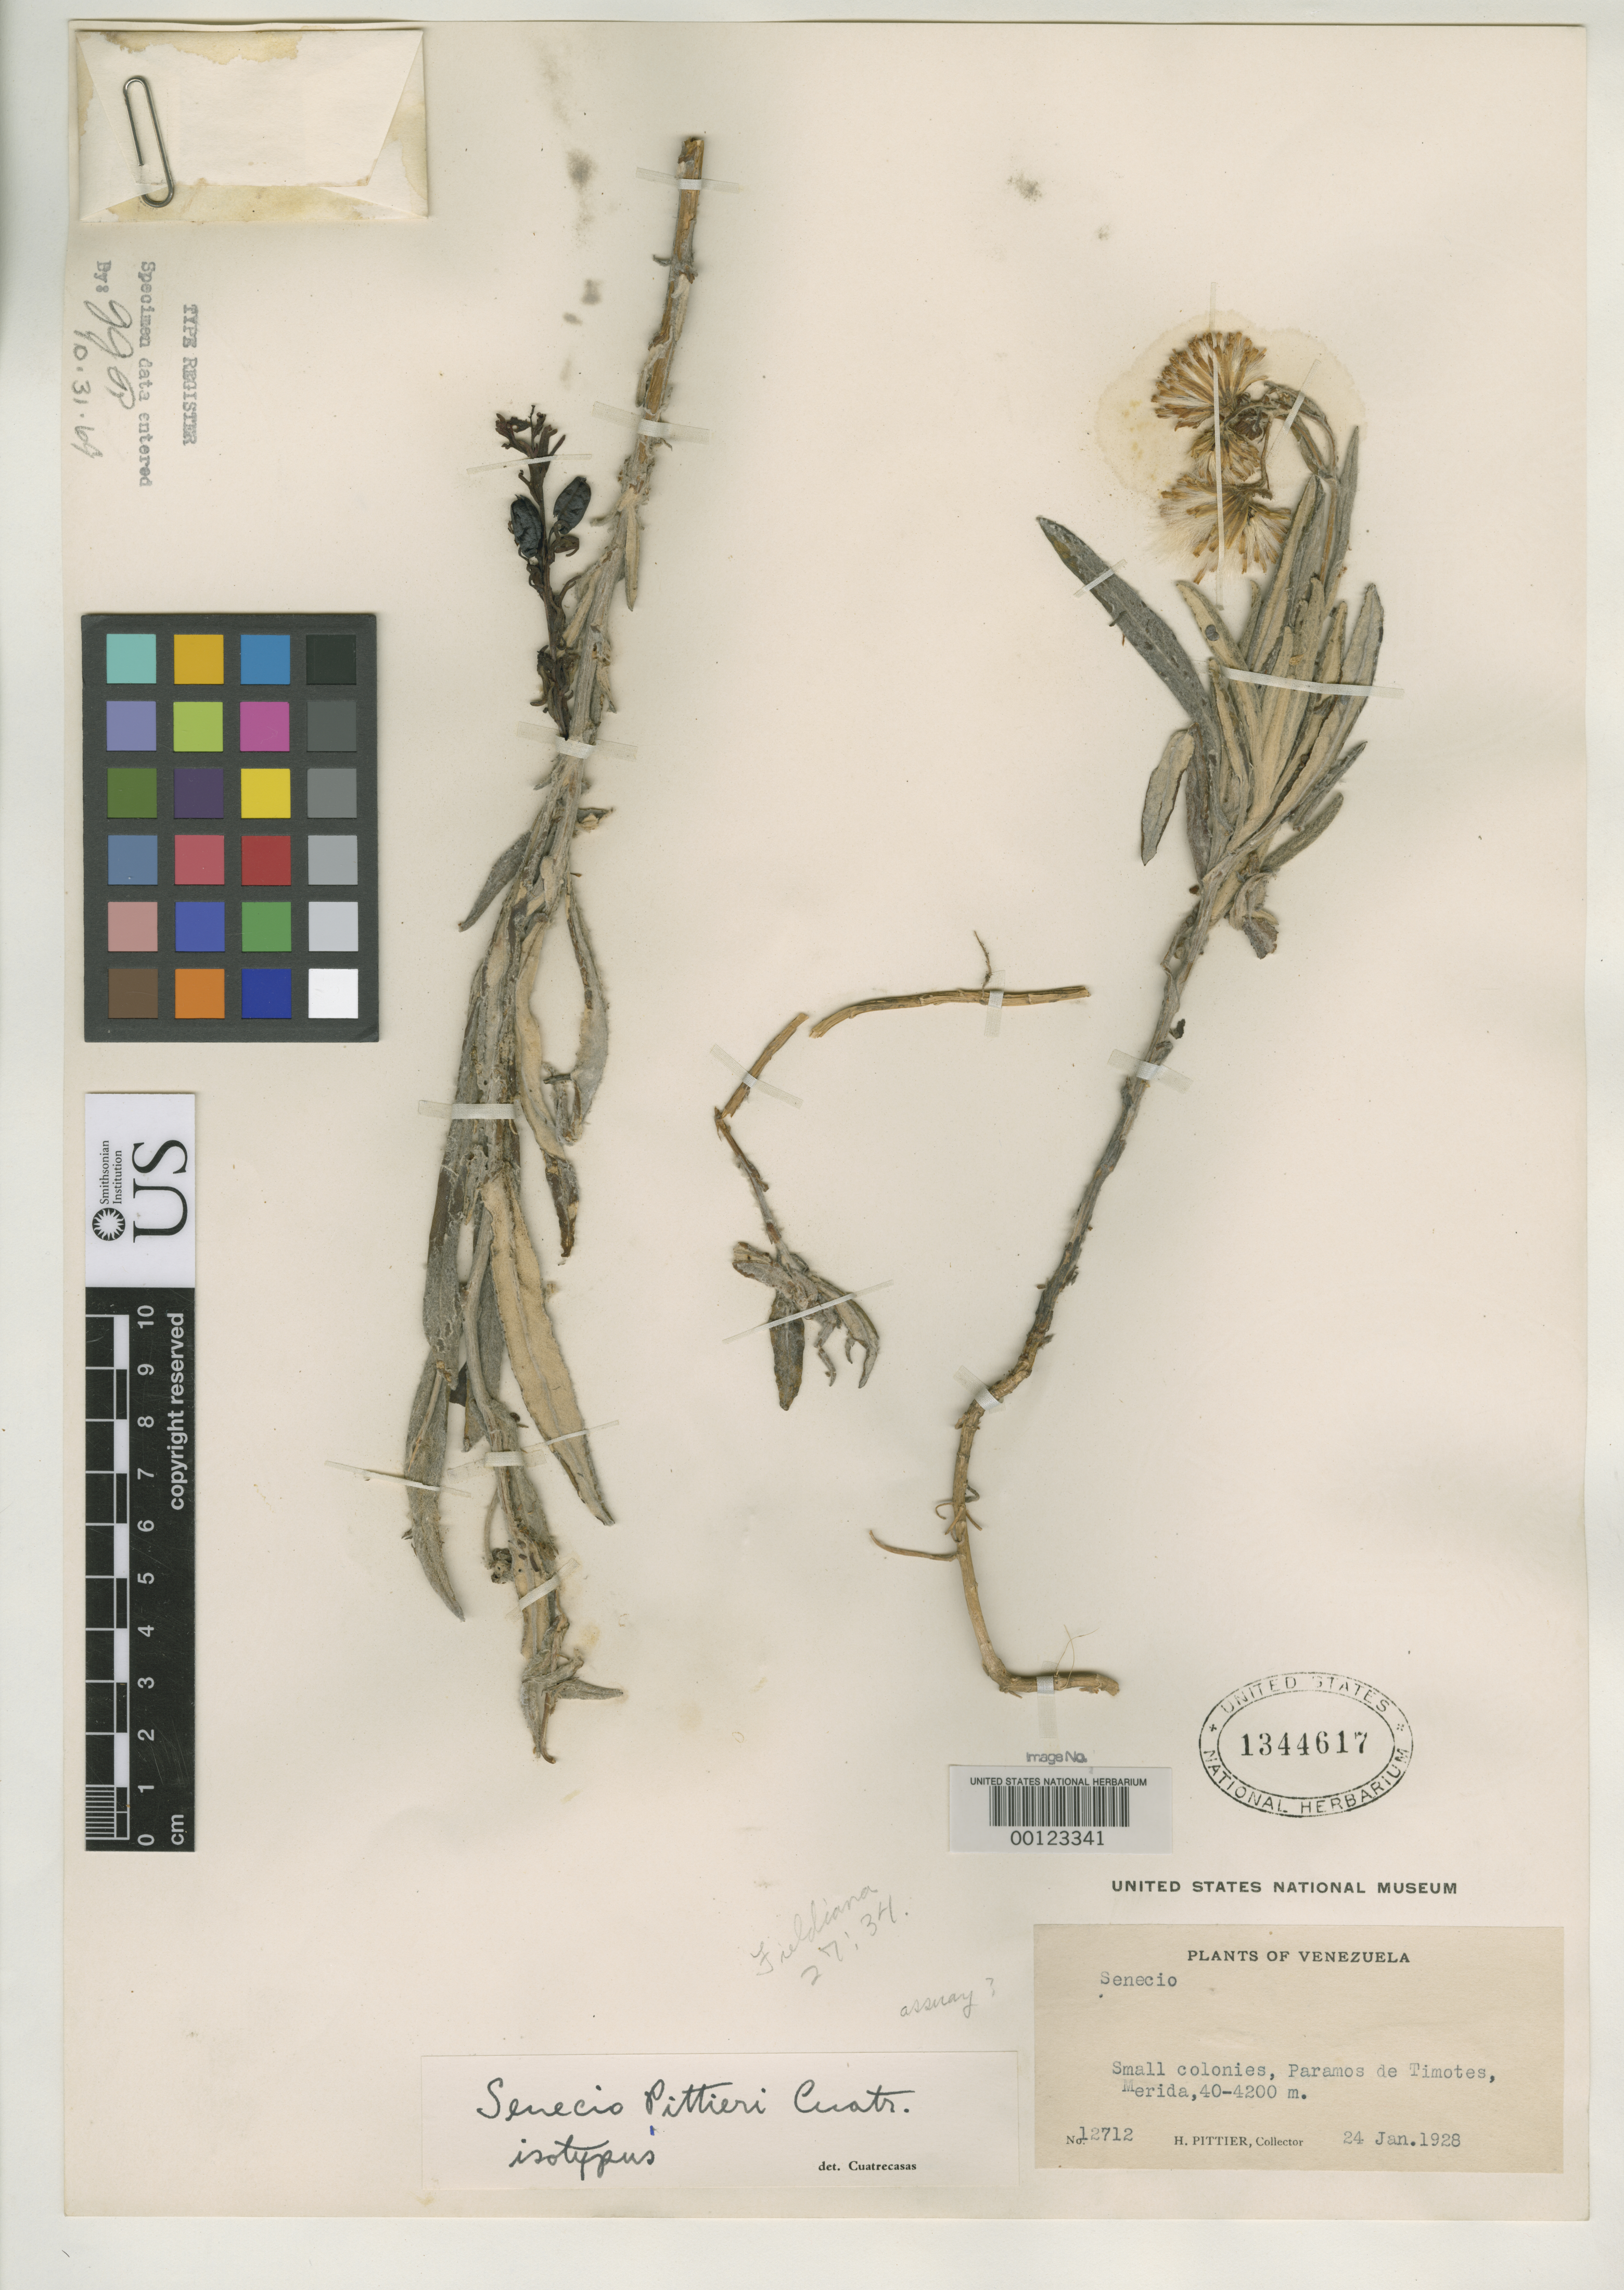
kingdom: Plantae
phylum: Tracheophyta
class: Magnoliopsida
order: Asterales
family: Asteraceae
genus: Senecio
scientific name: Senecio pittieri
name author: Cuatrec.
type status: Isotype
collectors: H. F. Pittier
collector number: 12712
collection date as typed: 24 Jan 1928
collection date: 1928-01-24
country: Venezuela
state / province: Mérida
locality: Páramos de Timotes.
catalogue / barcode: US 1344617